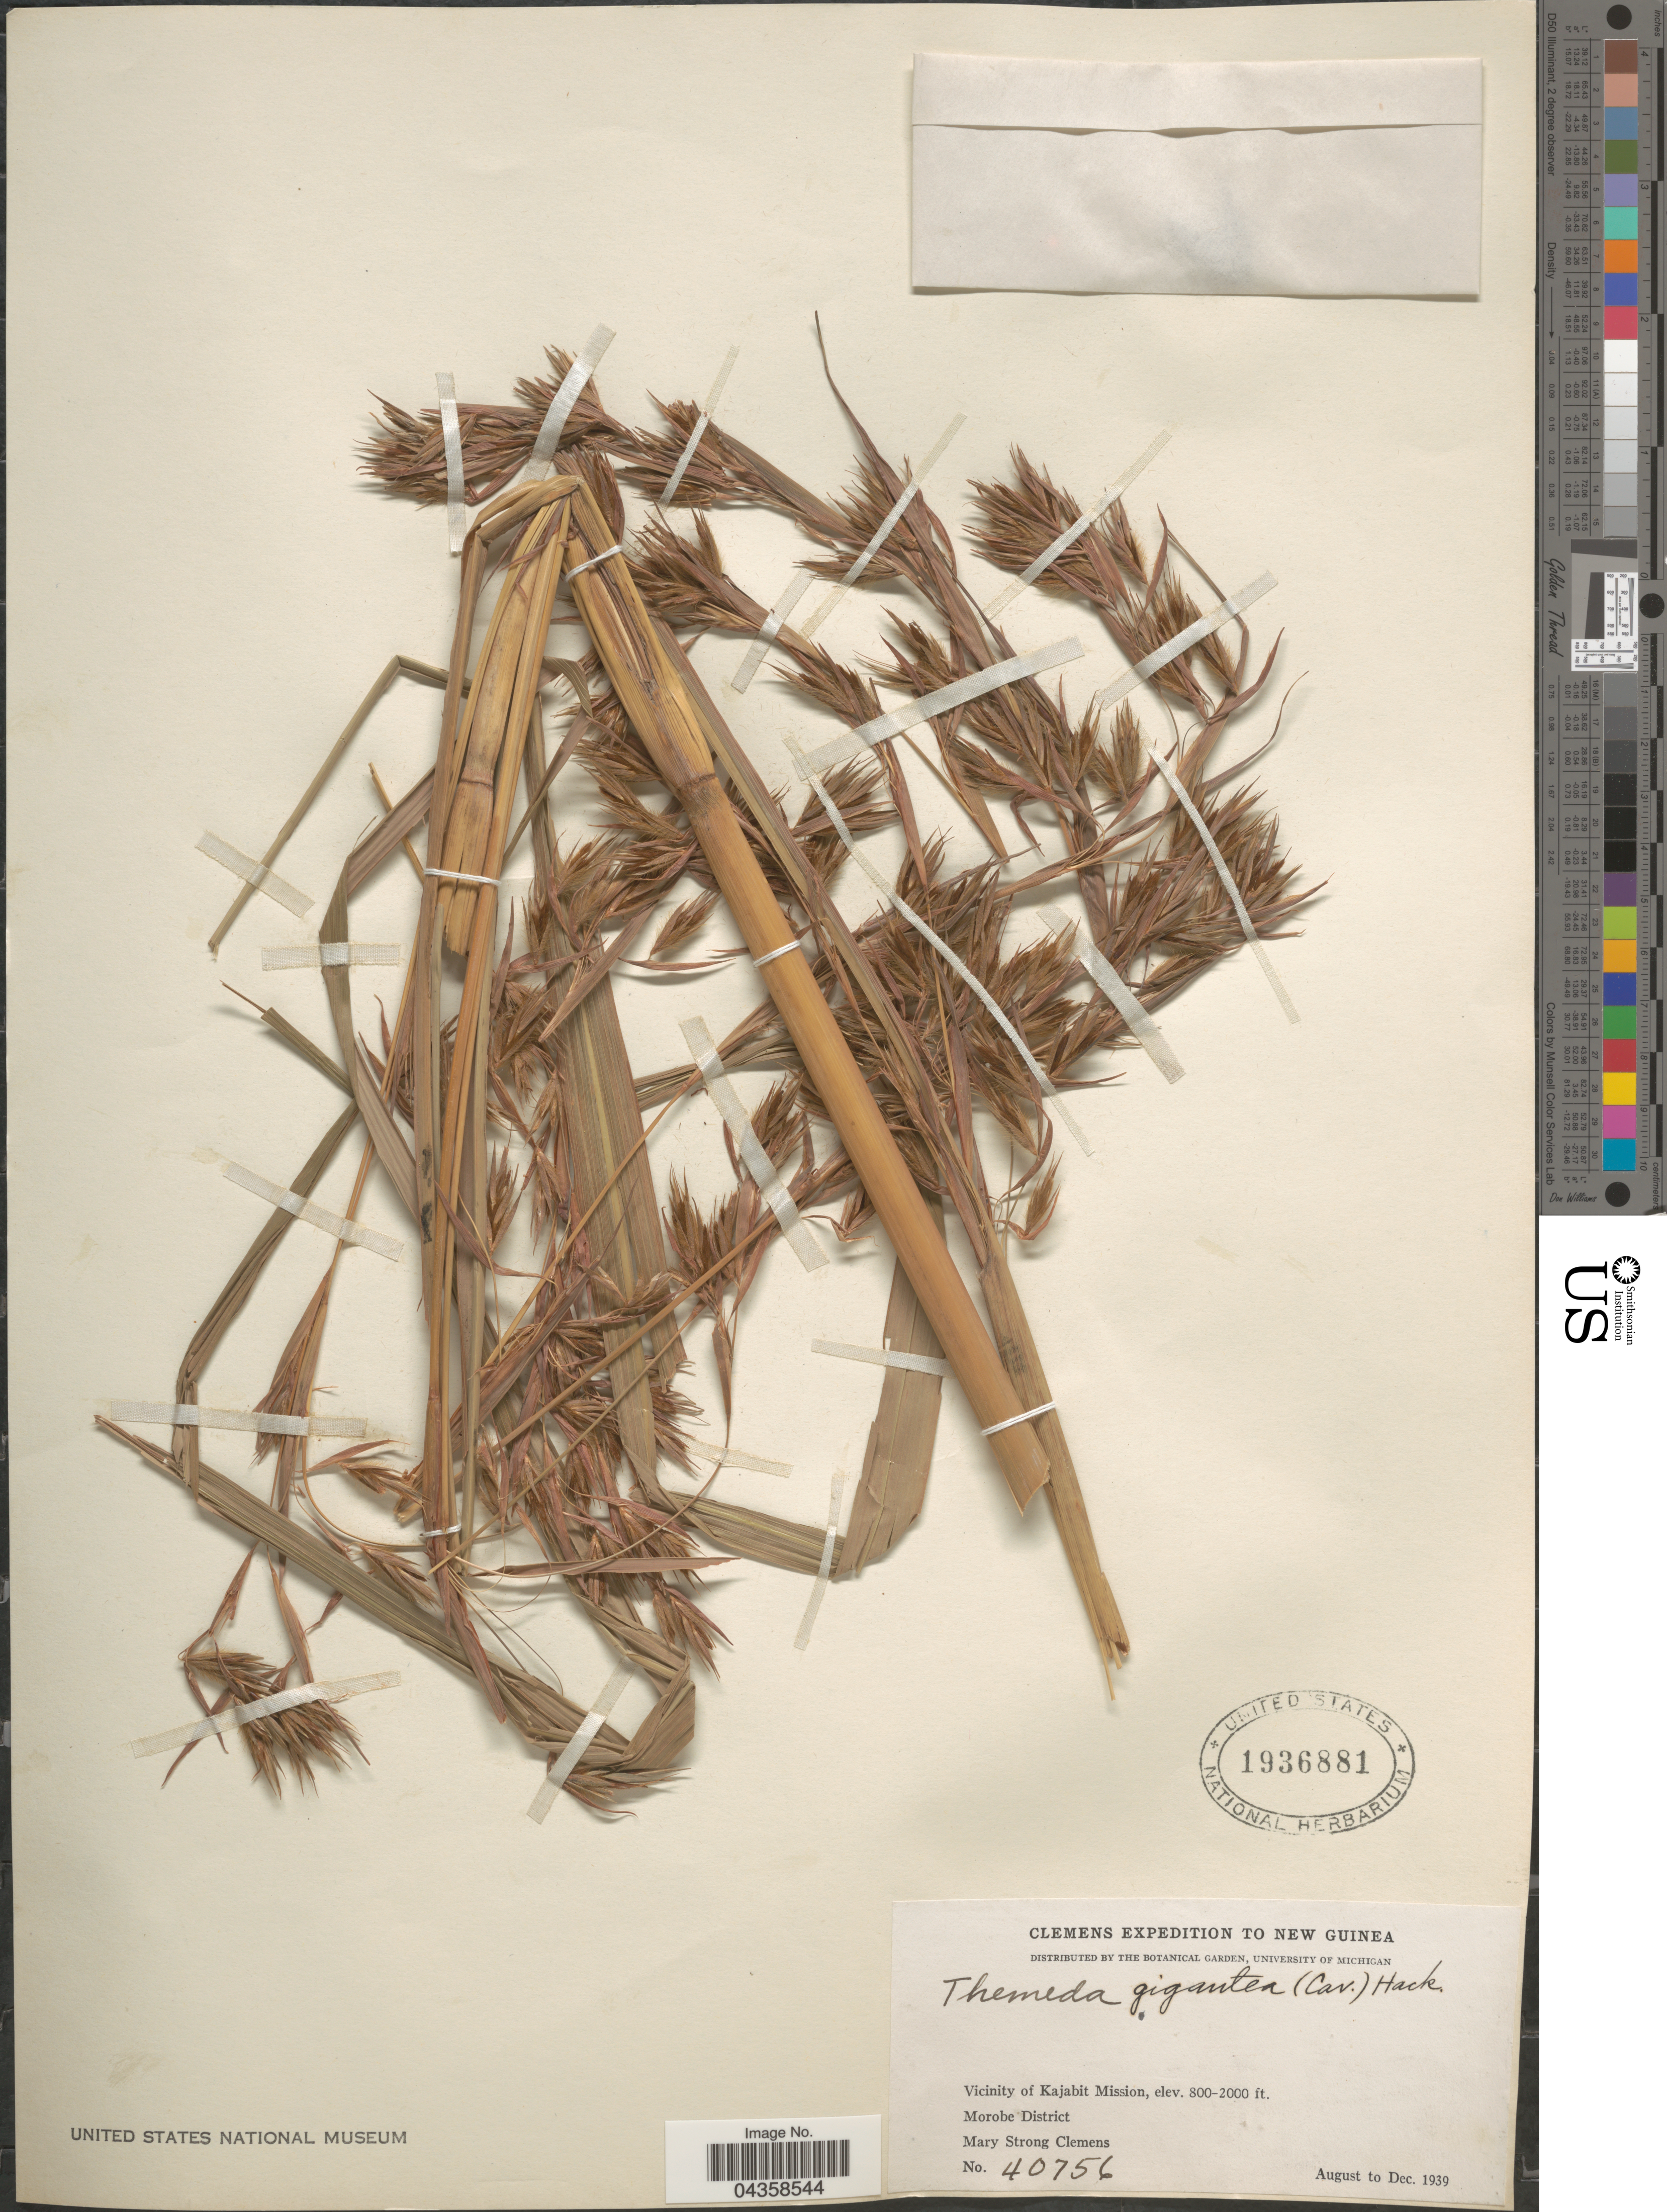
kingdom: Plantae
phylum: Tracheophyta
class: Liliopsida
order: Poales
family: Poaceae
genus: Themeda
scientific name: Themeda gigantea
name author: Hack.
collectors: M. S. Clemens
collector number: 40756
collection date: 1939-08/1939-12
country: Papua New Guinea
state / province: Morobe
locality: Clemens Expedition to New Guinea. Vicinity of Kajabit Mission. Morobe District.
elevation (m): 244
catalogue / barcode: US 1936881